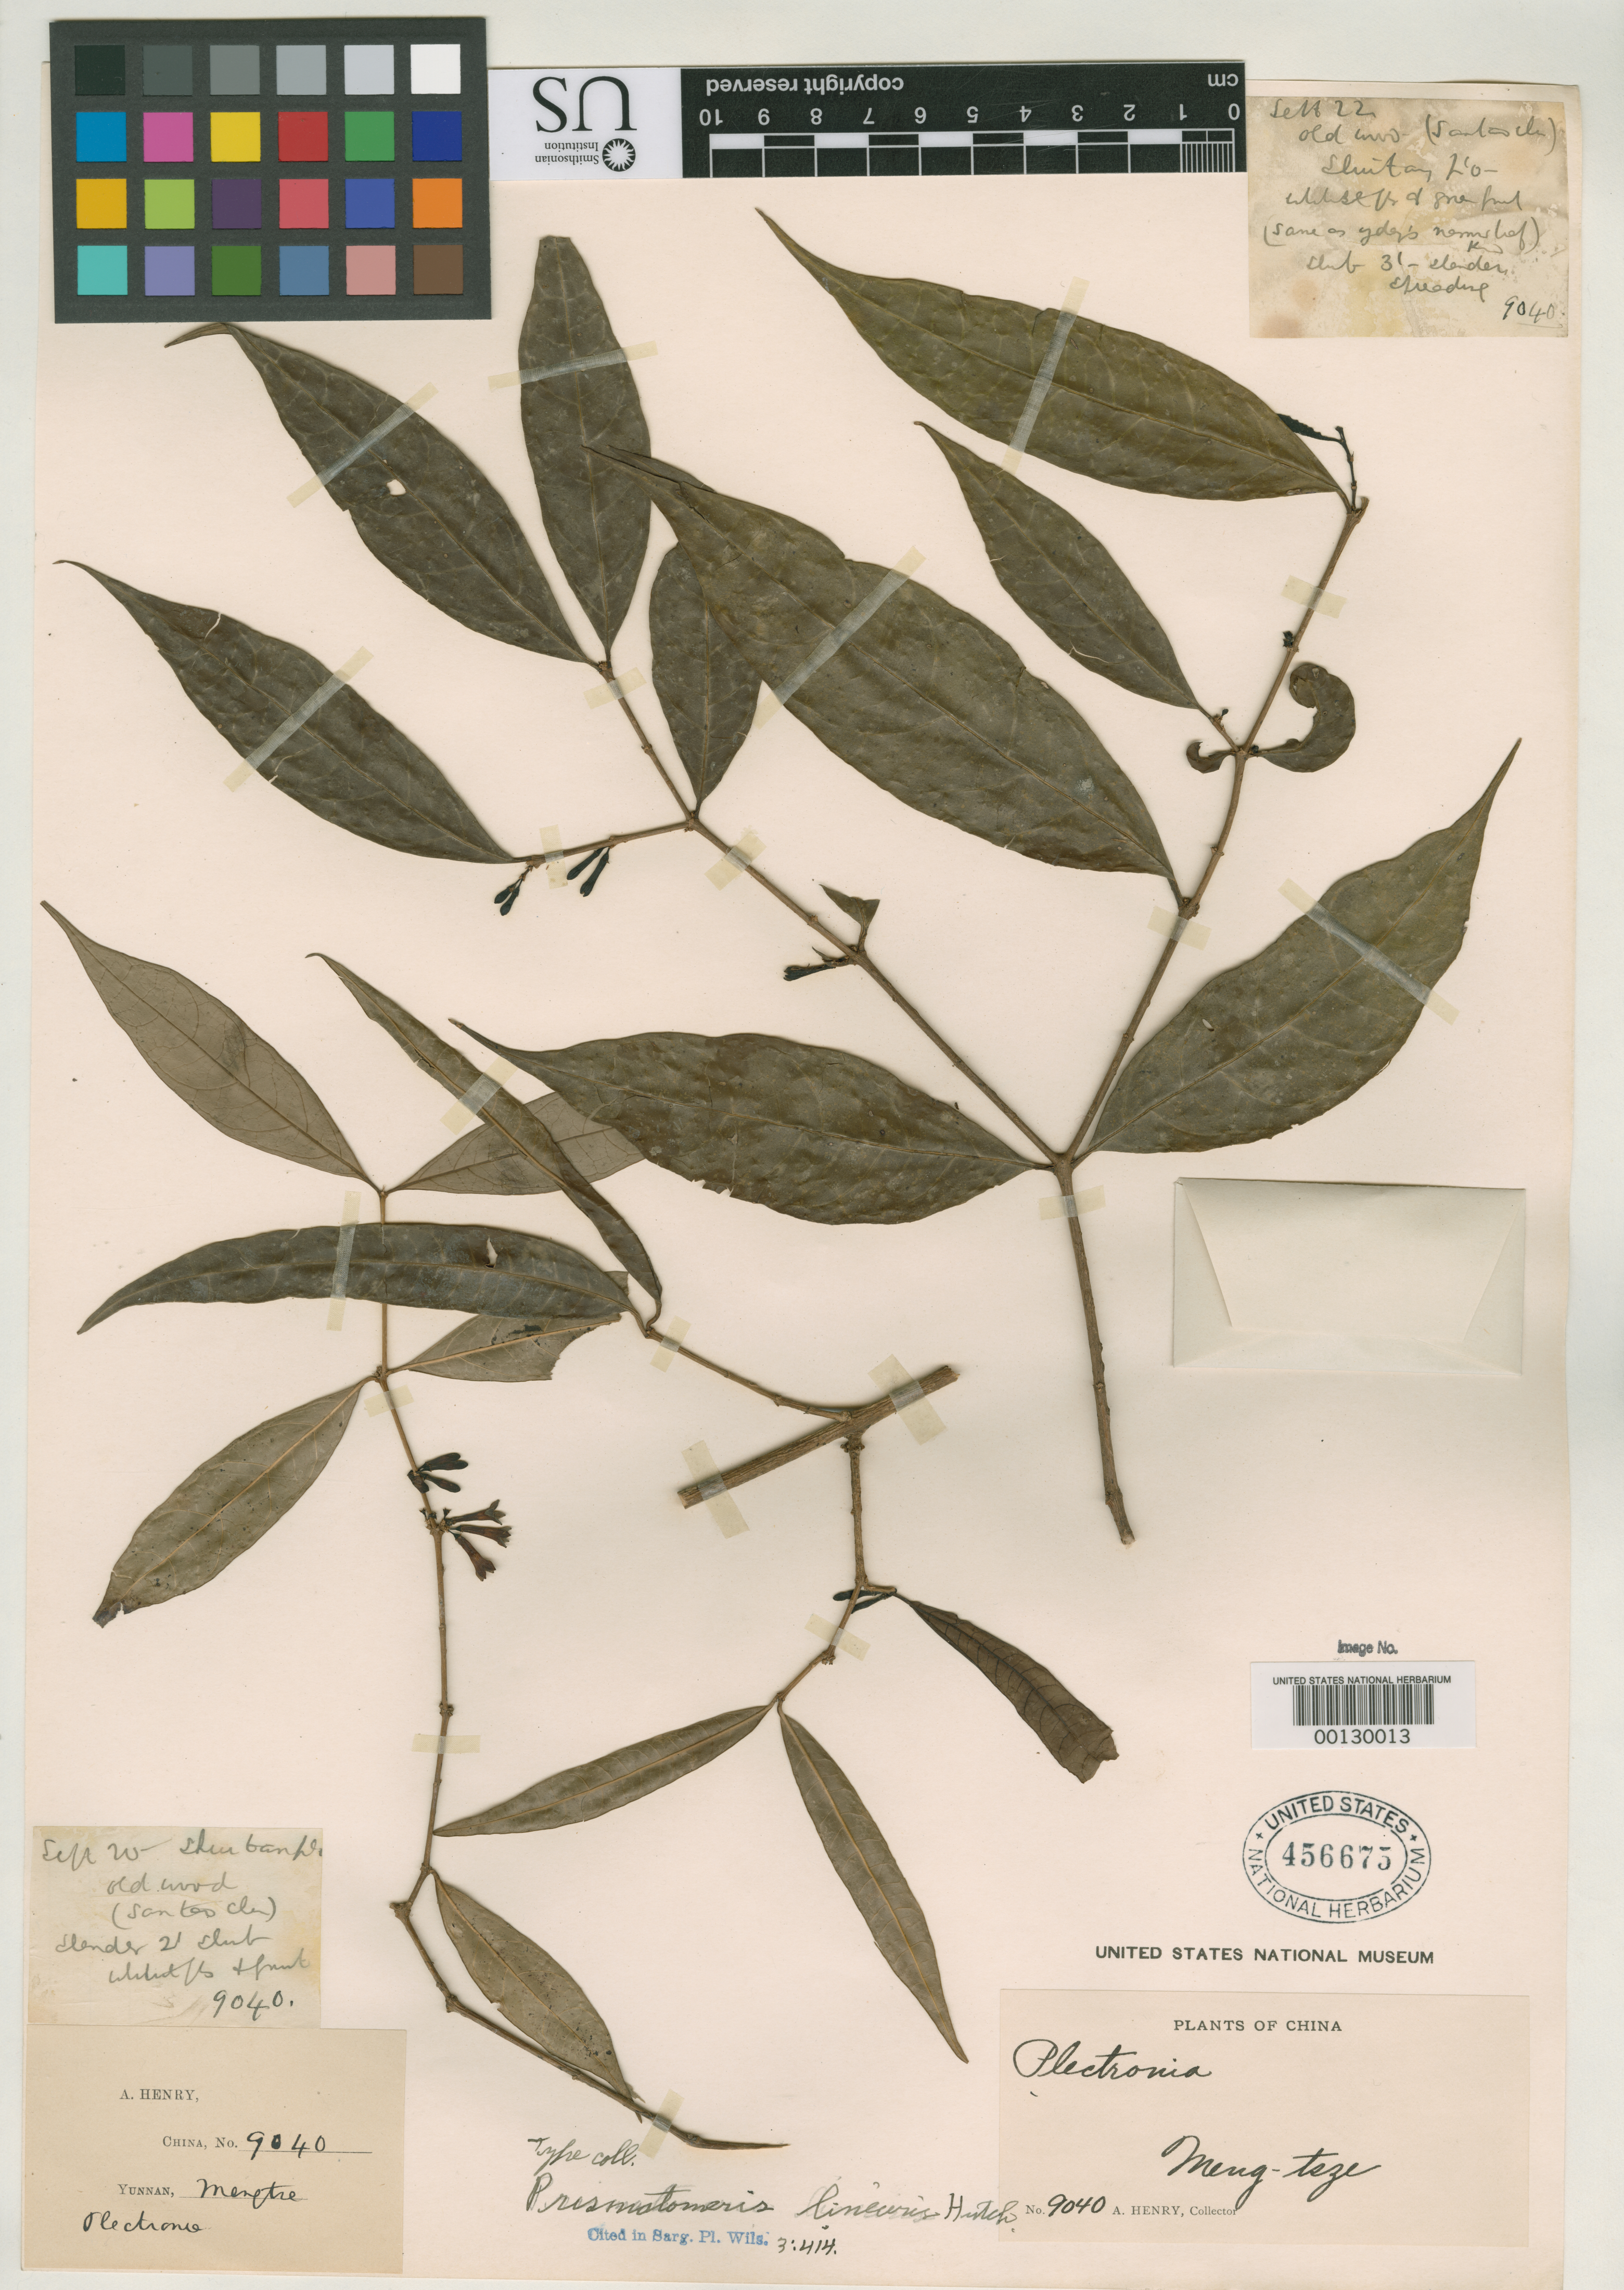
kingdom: Plantae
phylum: Tracheophyta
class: Magnoliopsida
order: Gentianales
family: Rubiaceae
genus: Prismatomeris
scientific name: Prismatomeris linearis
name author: Hutch. in Sarg.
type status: Isotype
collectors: A. Henry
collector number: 9040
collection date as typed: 20 Sep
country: China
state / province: Yunnan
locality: Meng-tsze.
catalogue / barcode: US 456675